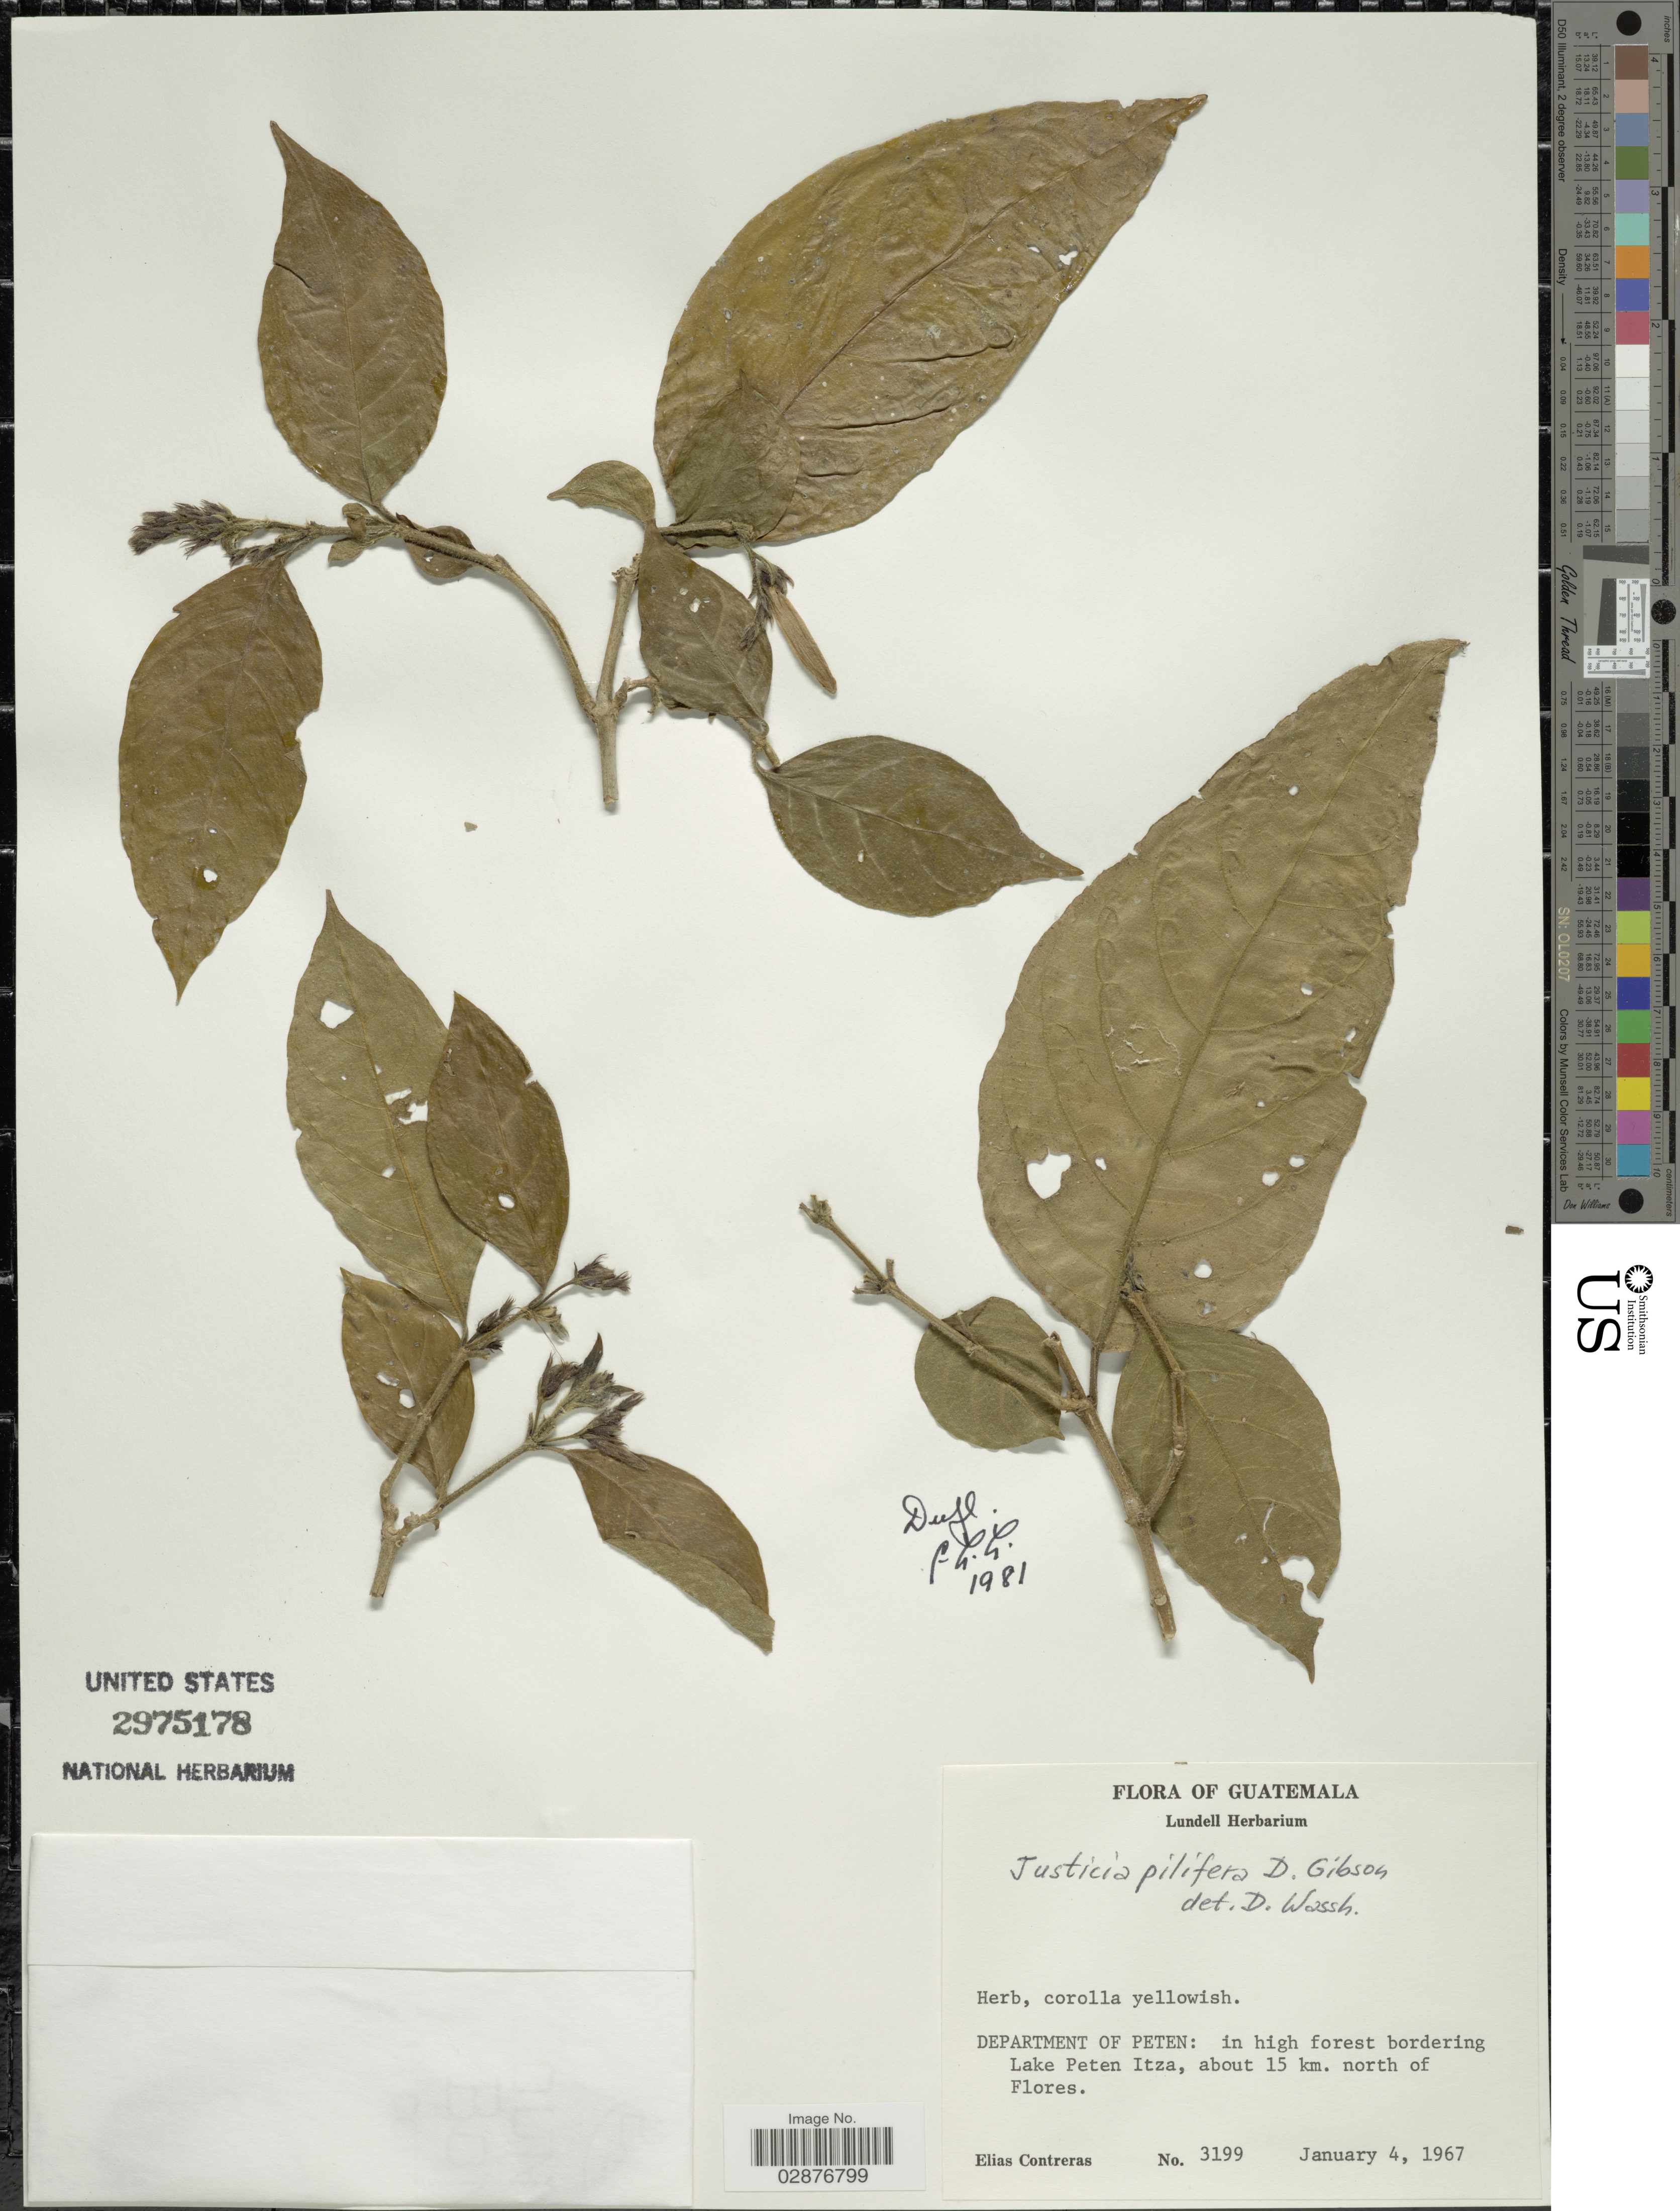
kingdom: Plantae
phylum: Tracheophyta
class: Magnoliopsida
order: Lamiales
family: Acanthaceae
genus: Justicia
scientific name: Justicia pilifera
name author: D.N. Gibson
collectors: E. Contreras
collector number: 3199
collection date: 1967-01-04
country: Guatemala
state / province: El Petén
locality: Department of Peten: in high forest bordering Lake Peten Itza, about 15 km. north of Flores.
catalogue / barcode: US 2975178